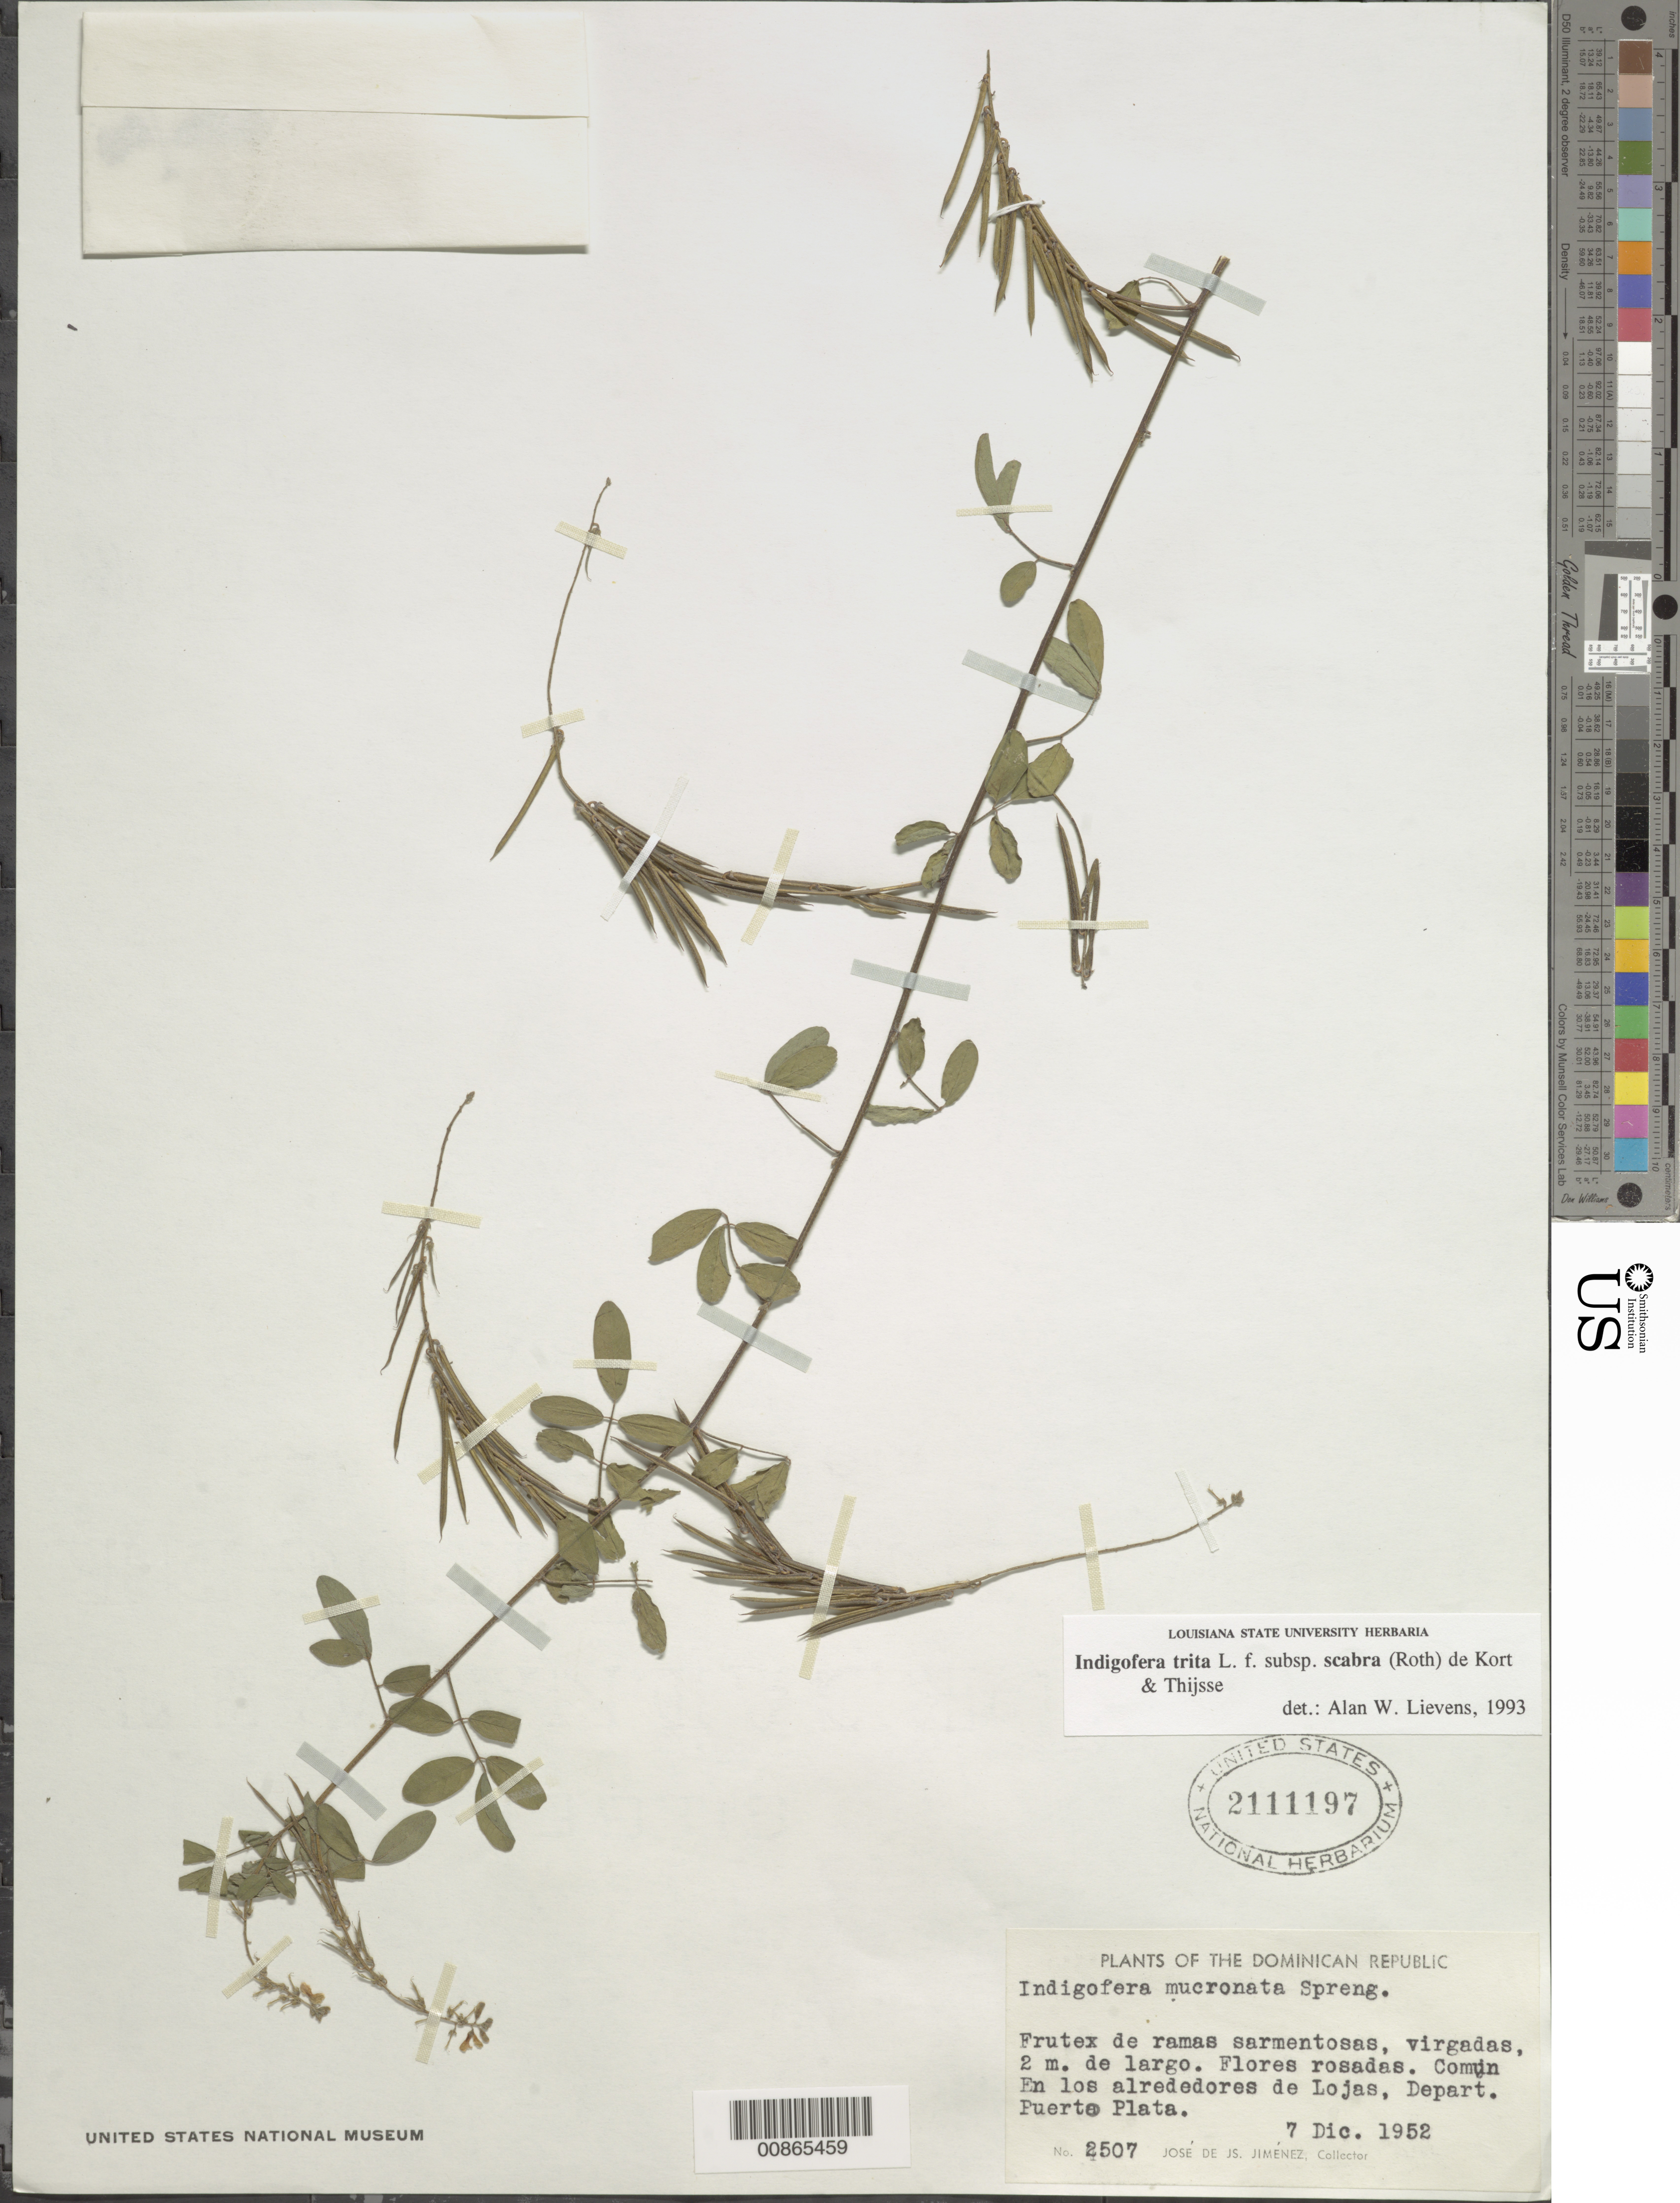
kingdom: Plantae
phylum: Tracheophyta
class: Magnoliopsida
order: Fabales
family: Fabaceae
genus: Indigofera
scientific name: Indigofera trita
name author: L. f.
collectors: J. J. Jiménez Almonte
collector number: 2507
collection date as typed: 07 Dec 1952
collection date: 1952-12-07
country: Dominican Republic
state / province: Puerto Plata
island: Hispaniola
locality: Lojas.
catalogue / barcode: US 2111197